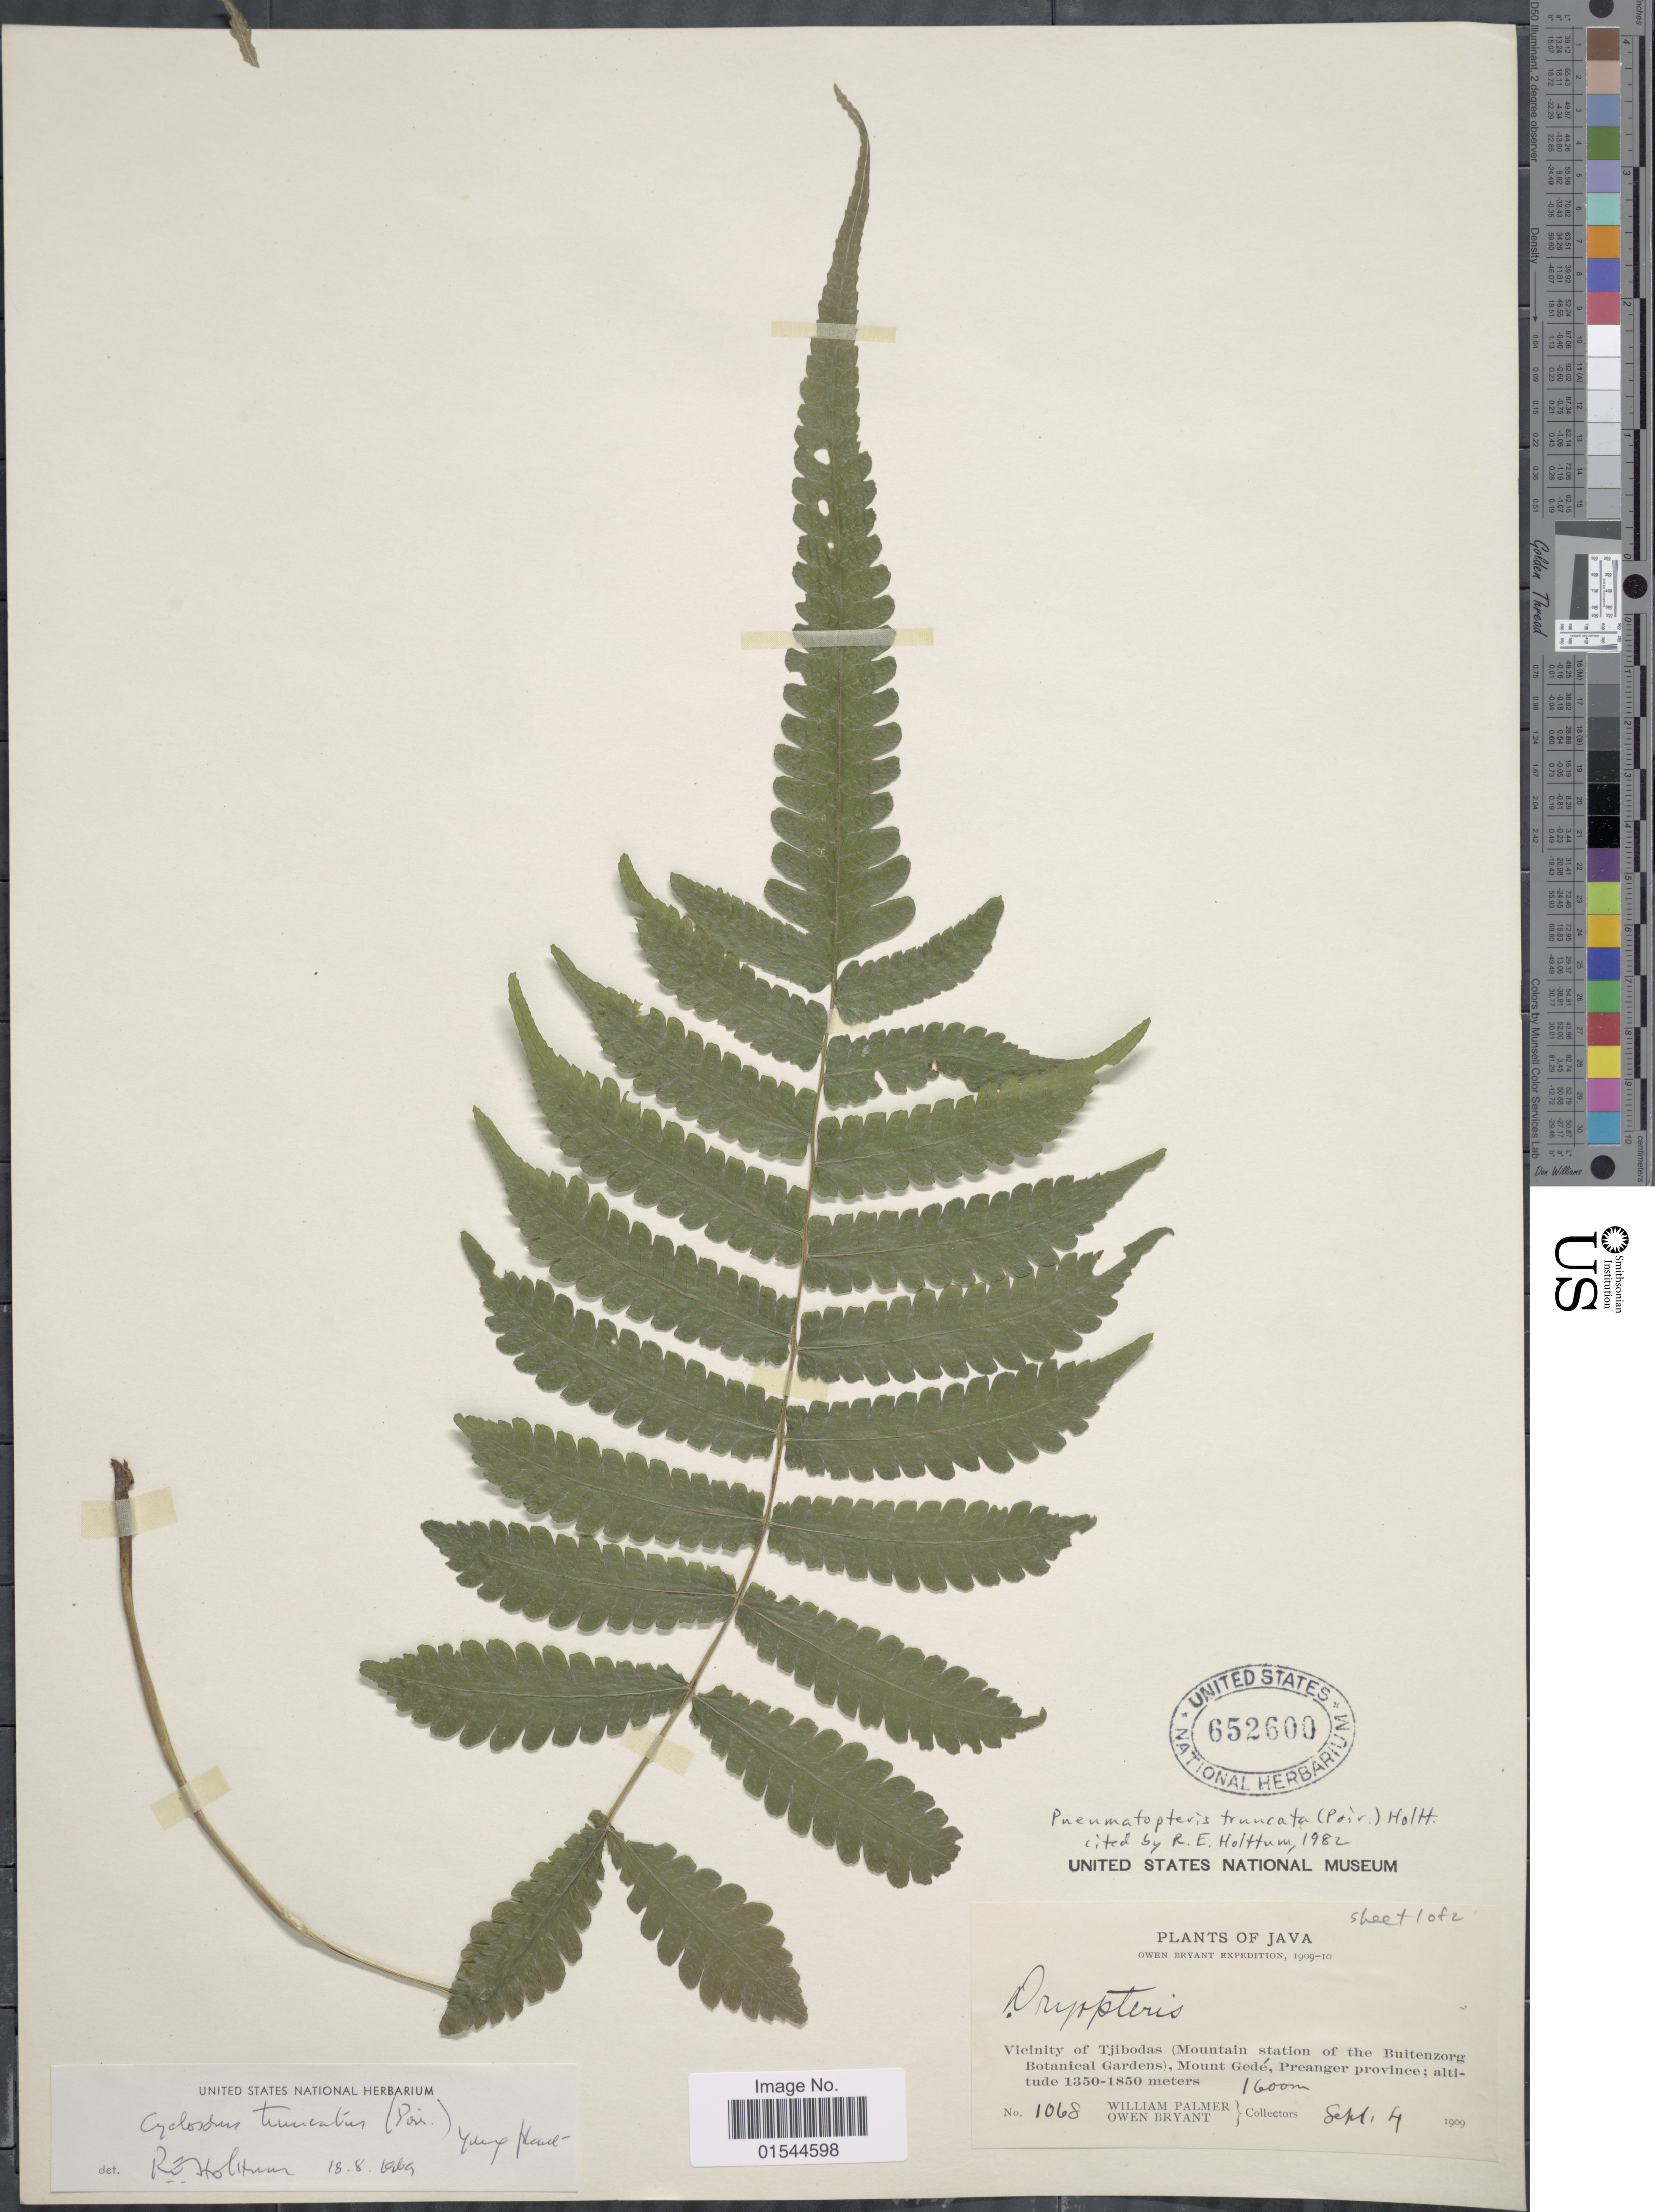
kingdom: Plantae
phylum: Tracheophyta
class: Polypodiopsida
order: Polypodiales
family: Thelypteridaceae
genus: Pneumatopteris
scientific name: Pneumatopteris truncata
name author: (Poir.) Holttum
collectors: W. Palmer & O. Bryant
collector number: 1068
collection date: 1909-09-04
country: Indonesia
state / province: Java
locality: Vicinity of Tjibodas (Mountain station of the Buitenzorg Botanical Gardens), Mount Gede, Preanger province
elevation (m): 1600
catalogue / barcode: US 652600